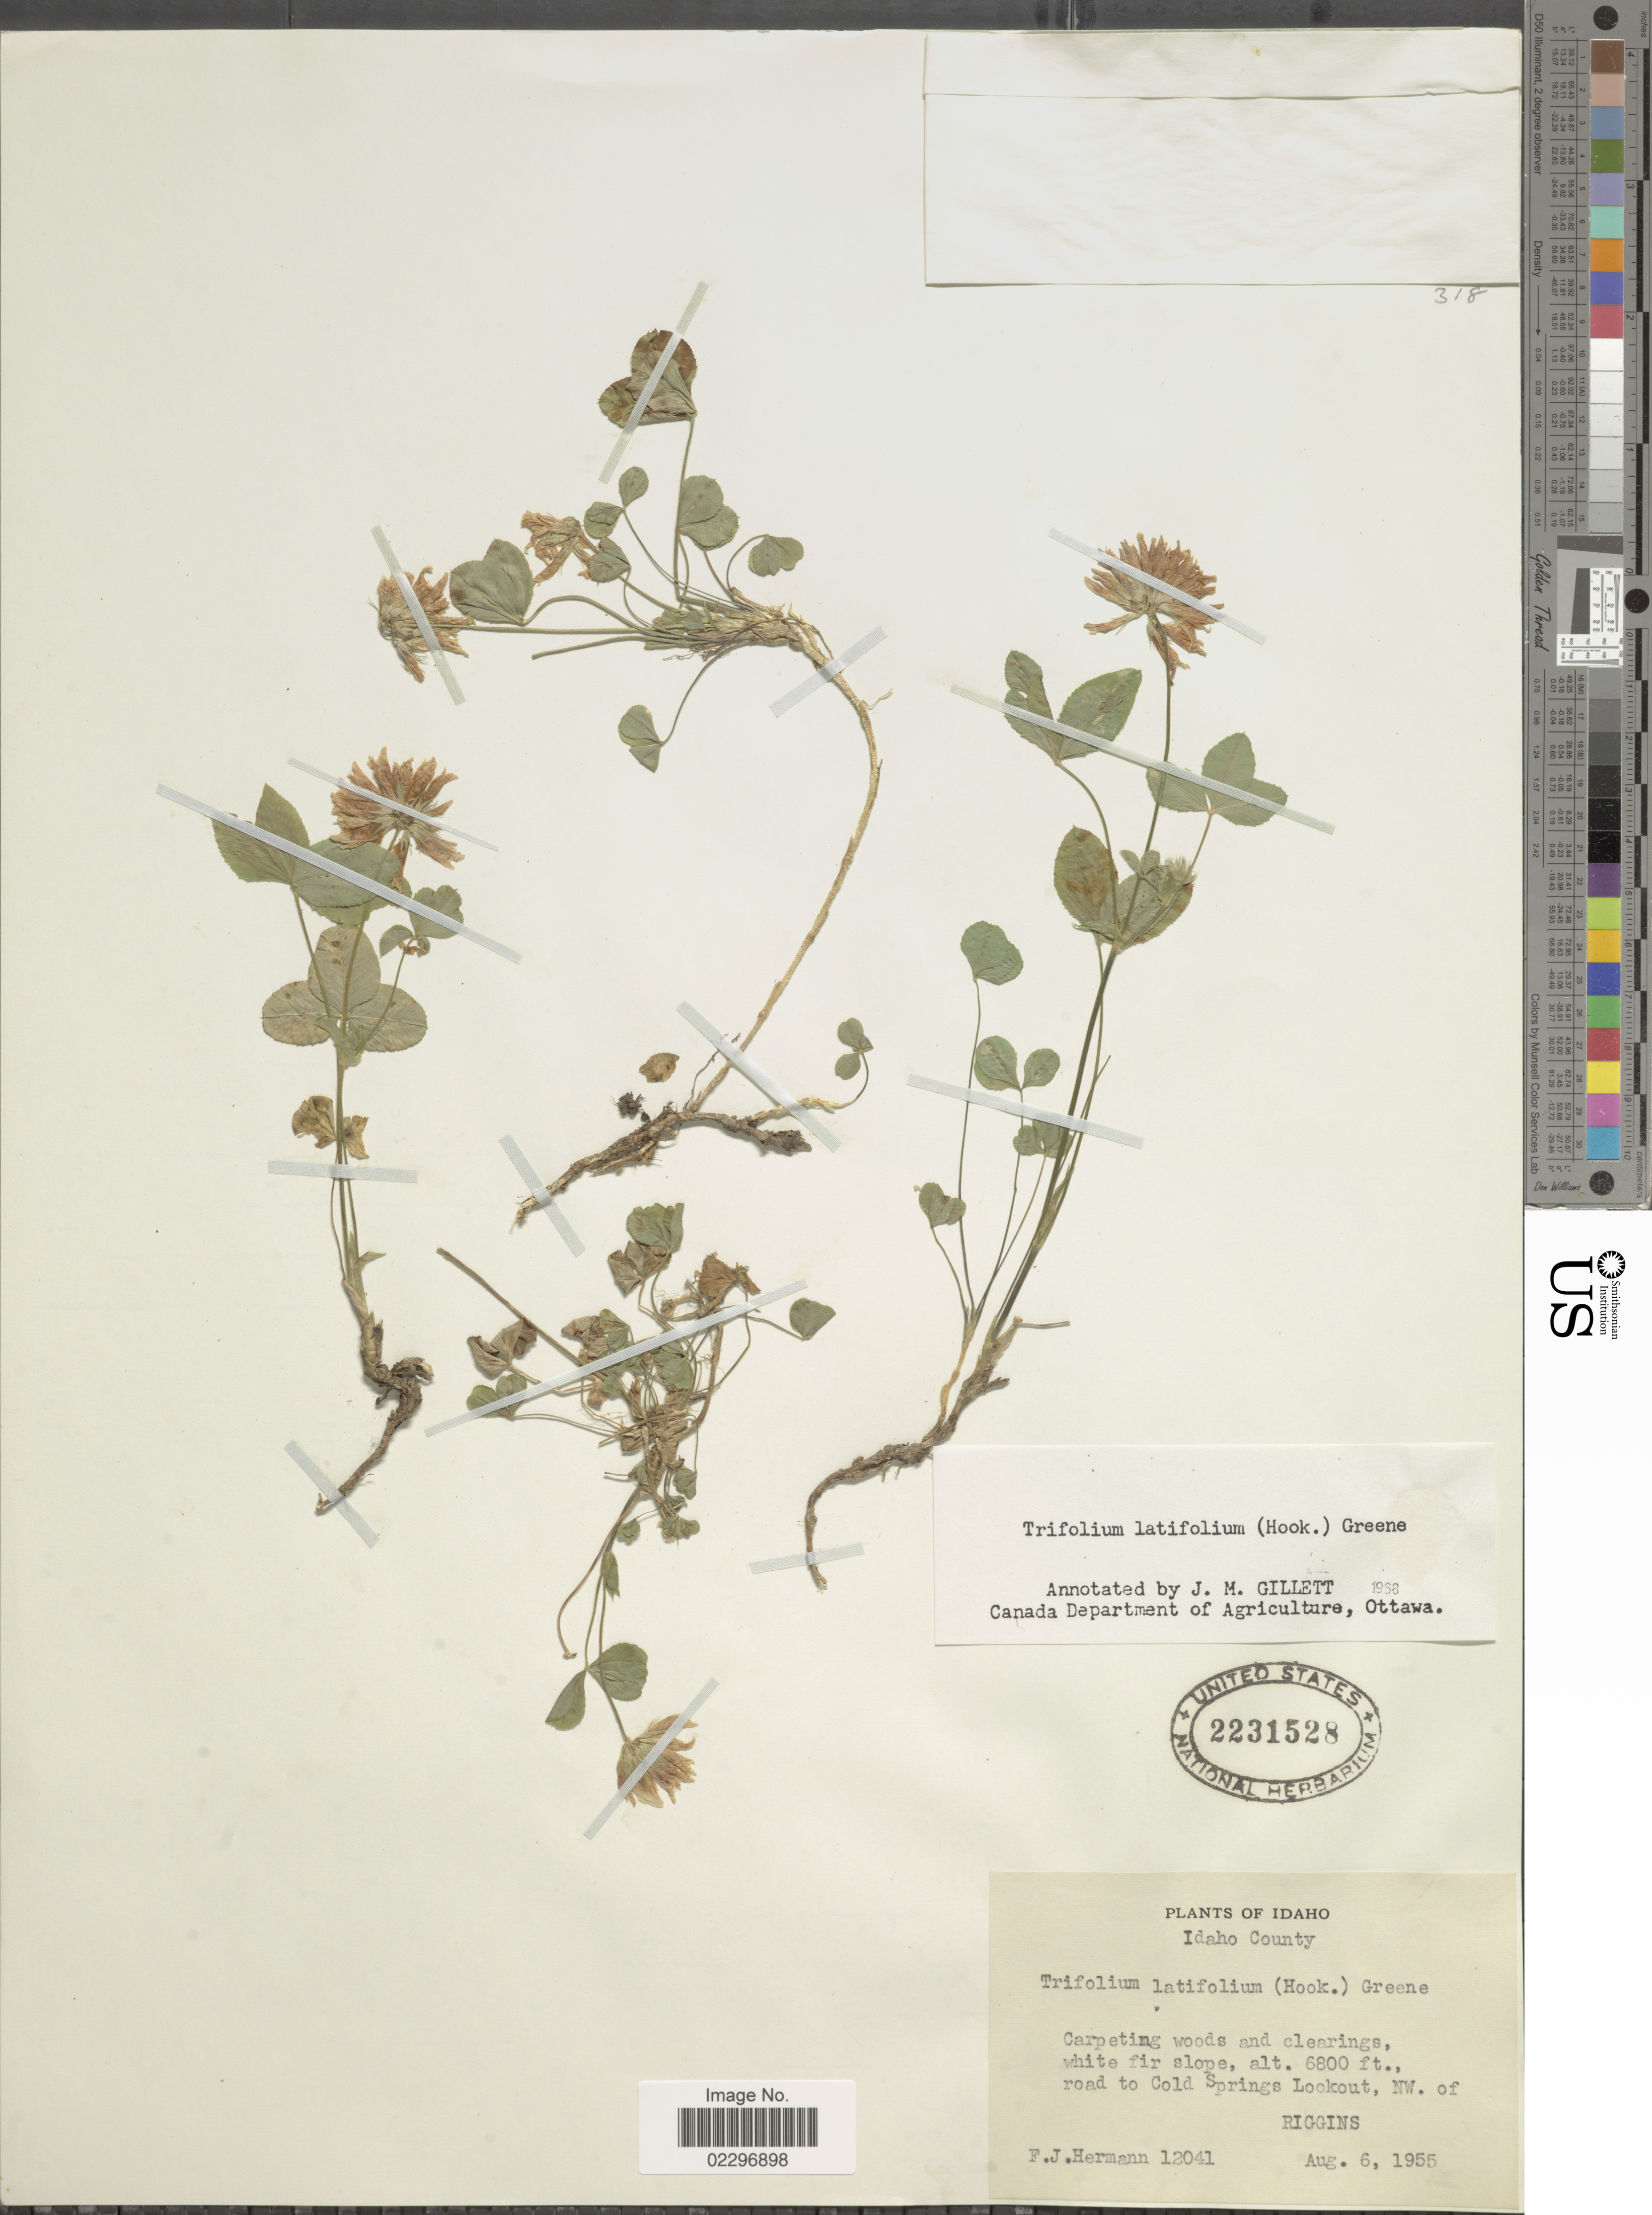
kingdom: Plantae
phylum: Tracheophyta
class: Magnoliopsida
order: Fabales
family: Fabaceae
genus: Trifolium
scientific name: Trifolium latifolium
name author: (Hook.) Greene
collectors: F. J. Hermann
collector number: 12041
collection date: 1955-08-06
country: United States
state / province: Idaho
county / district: Idaho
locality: Carpeting woods and clearings, white fir slope, road to Cold Springs lookout, NW of Riggins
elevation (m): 2073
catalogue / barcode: US 2231528